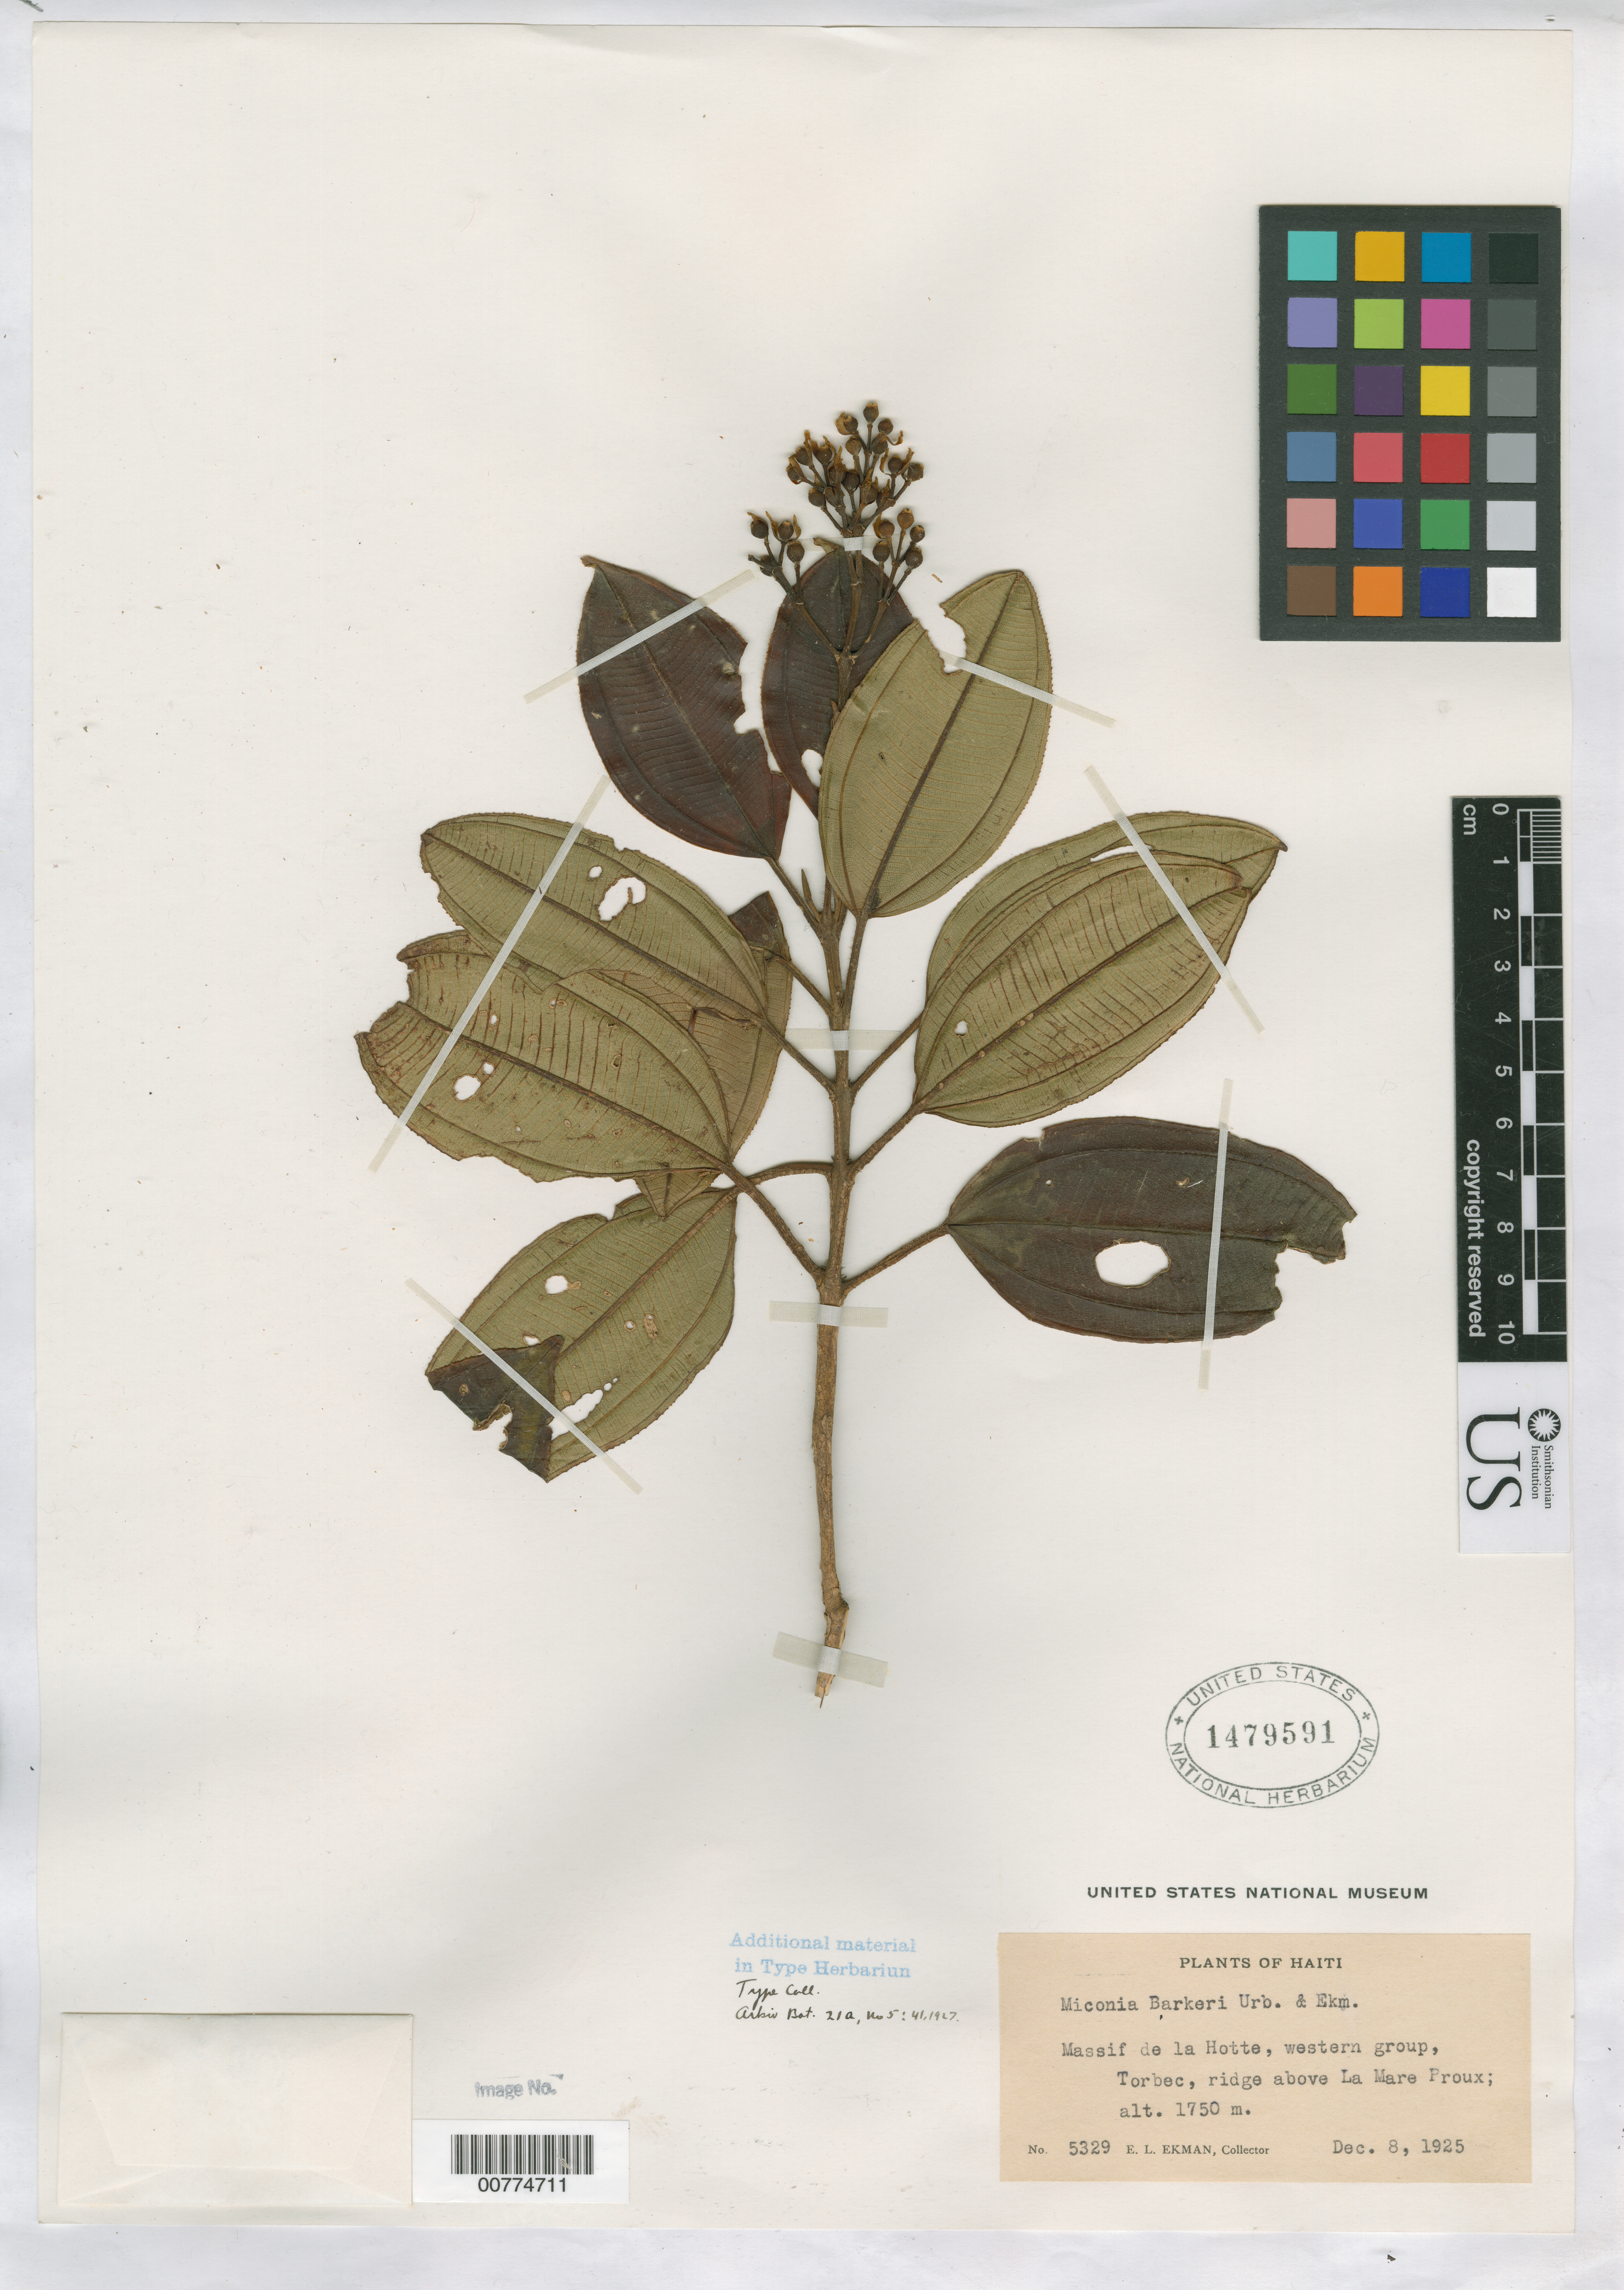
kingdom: Plantae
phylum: Tracheophyta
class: Magnoliopsida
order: Myrtales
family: Melastomataceae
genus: Miconia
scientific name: Miconia barkeri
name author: Urb. & Ekman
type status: Isotype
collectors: E. L. Ekman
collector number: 5329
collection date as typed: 08 Dec 1925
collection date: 1925-12-08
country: Haiti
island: Hispaniola Island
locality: Massif de la Hotte, western group, Torbec, ridge above La-Mare-Proux.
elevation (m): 1750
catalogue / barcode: US 1479591